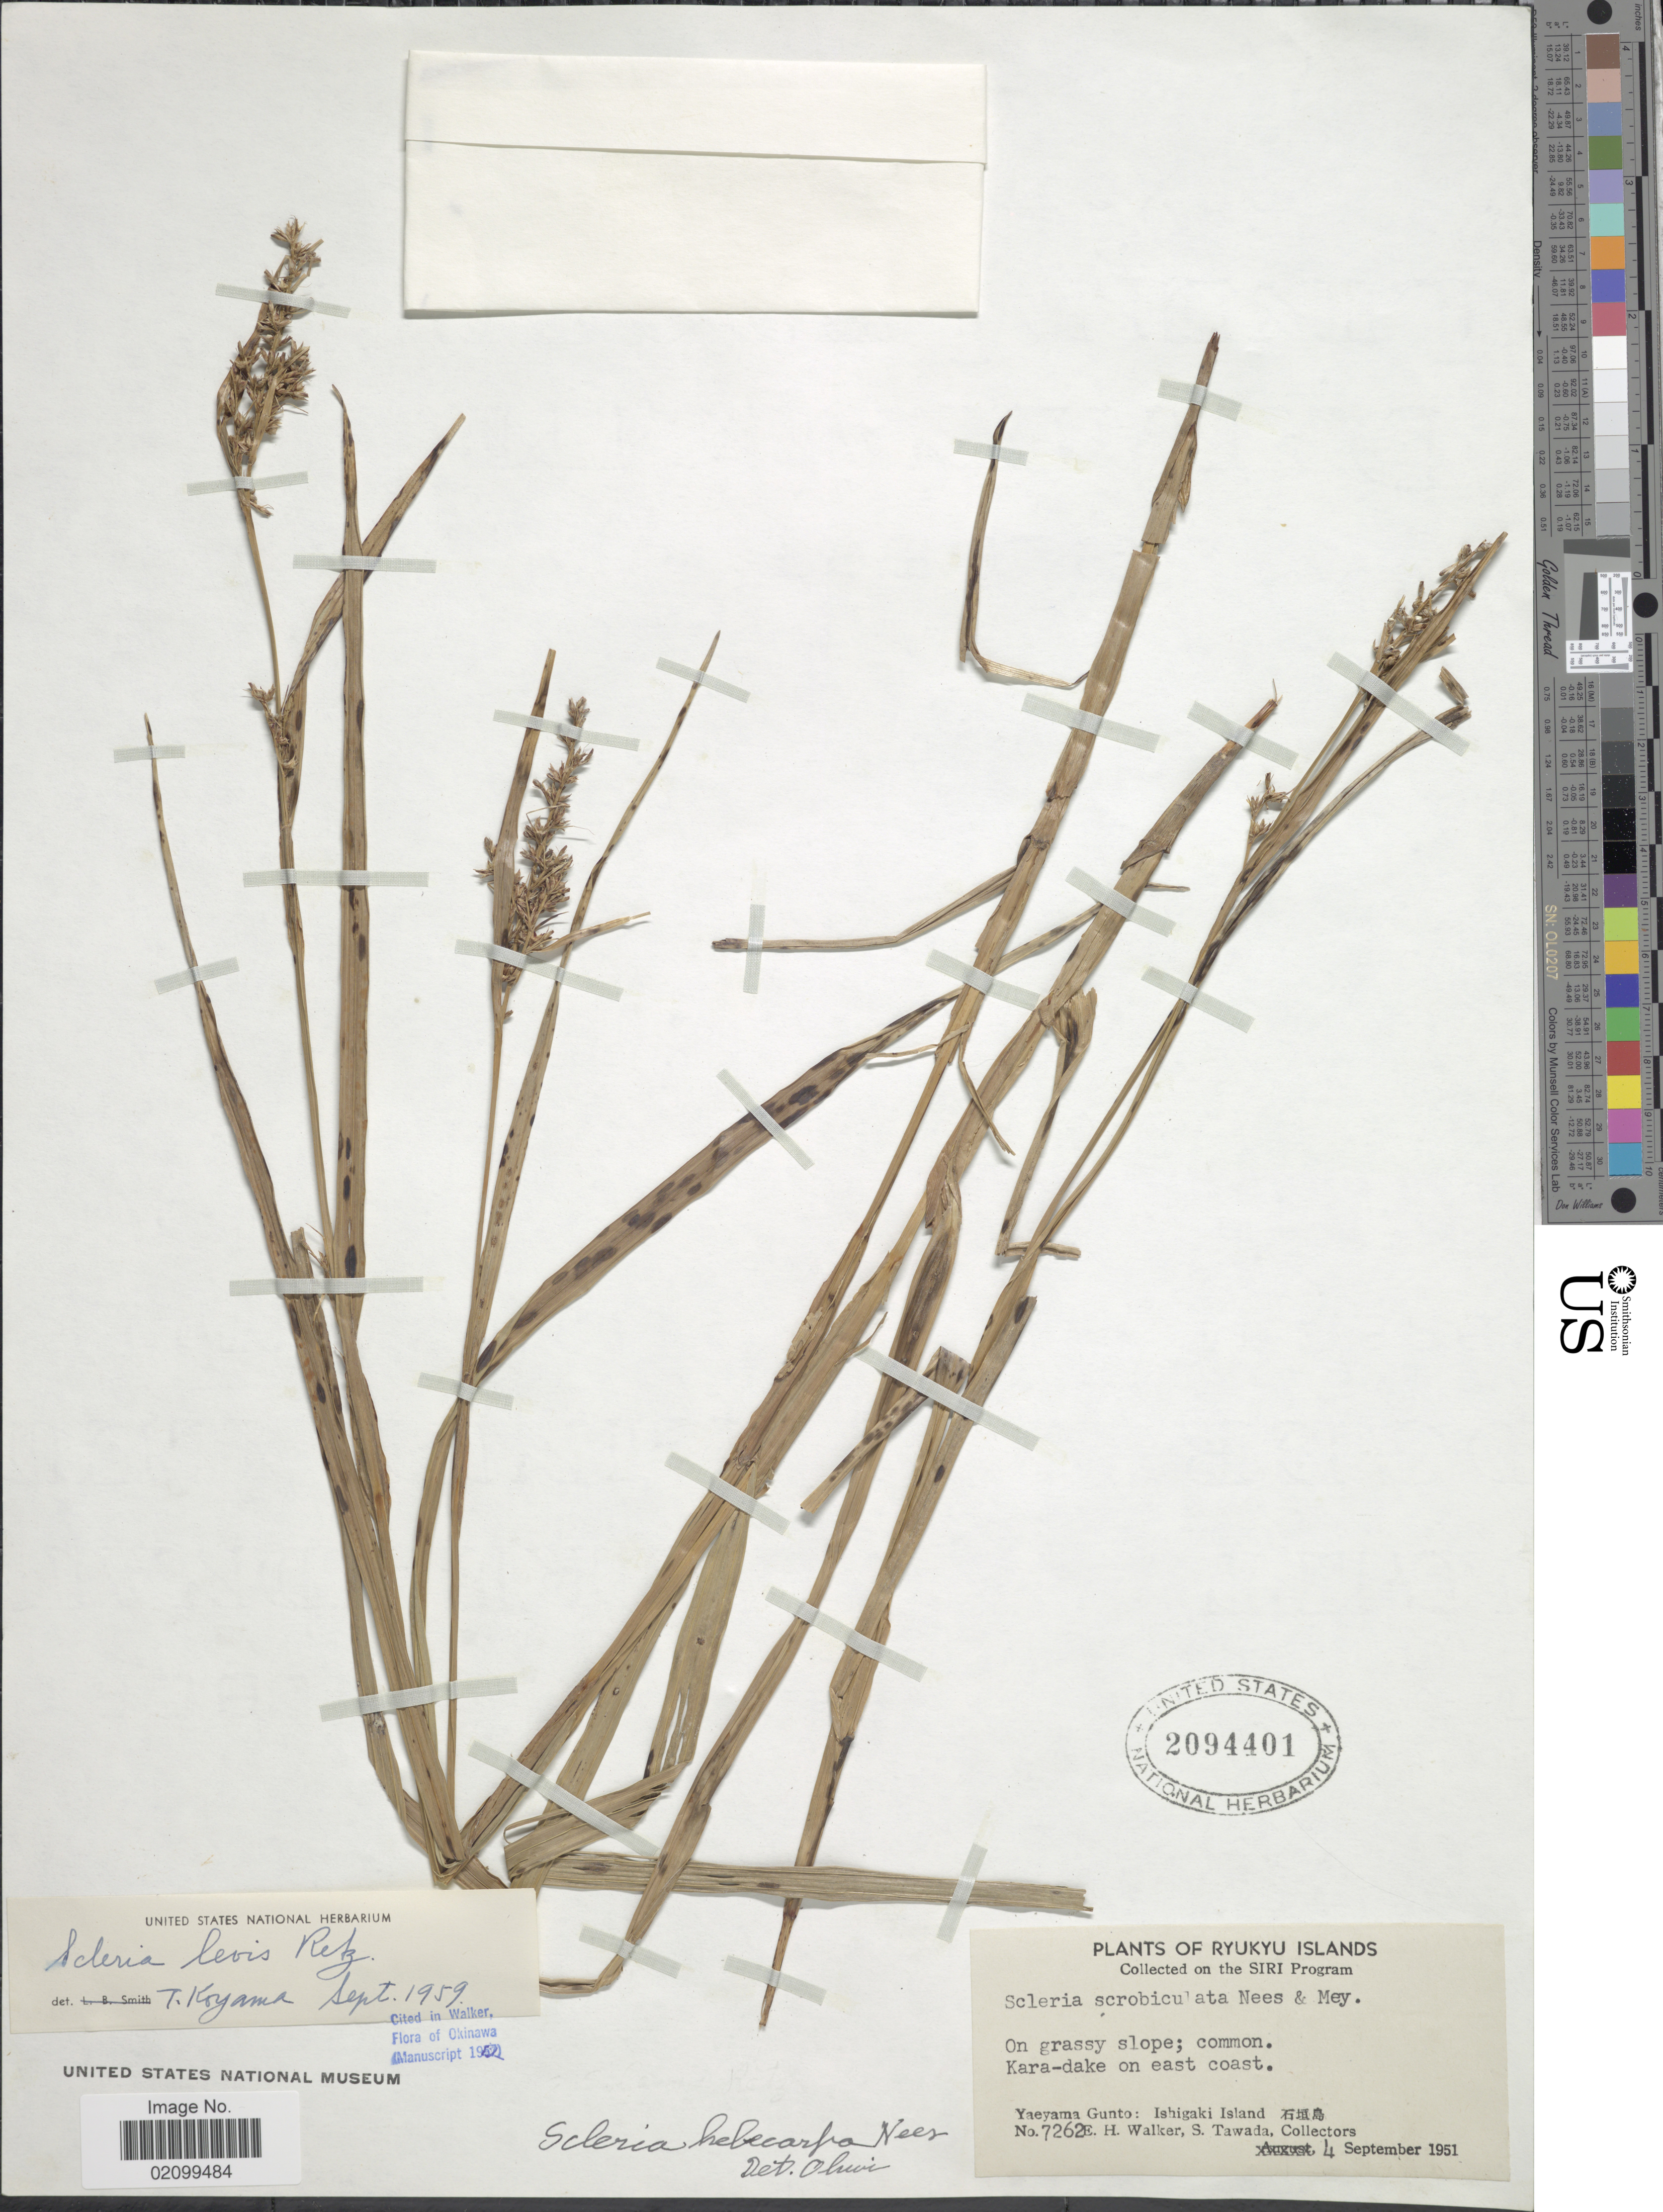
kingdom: Plantae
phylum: Tracheophyta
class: Liliopsida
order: Poales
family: Cyperaceae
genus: Scleria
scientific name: Scleria levis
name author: Retz.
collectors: E. H. Walker & S. Tawada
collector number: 7262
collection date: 1951-09-04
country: Japan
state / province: Okinawa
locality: Ryukyu Islands. Yaeyama Gunto: Ishigaki Island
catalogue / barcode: US 2094401